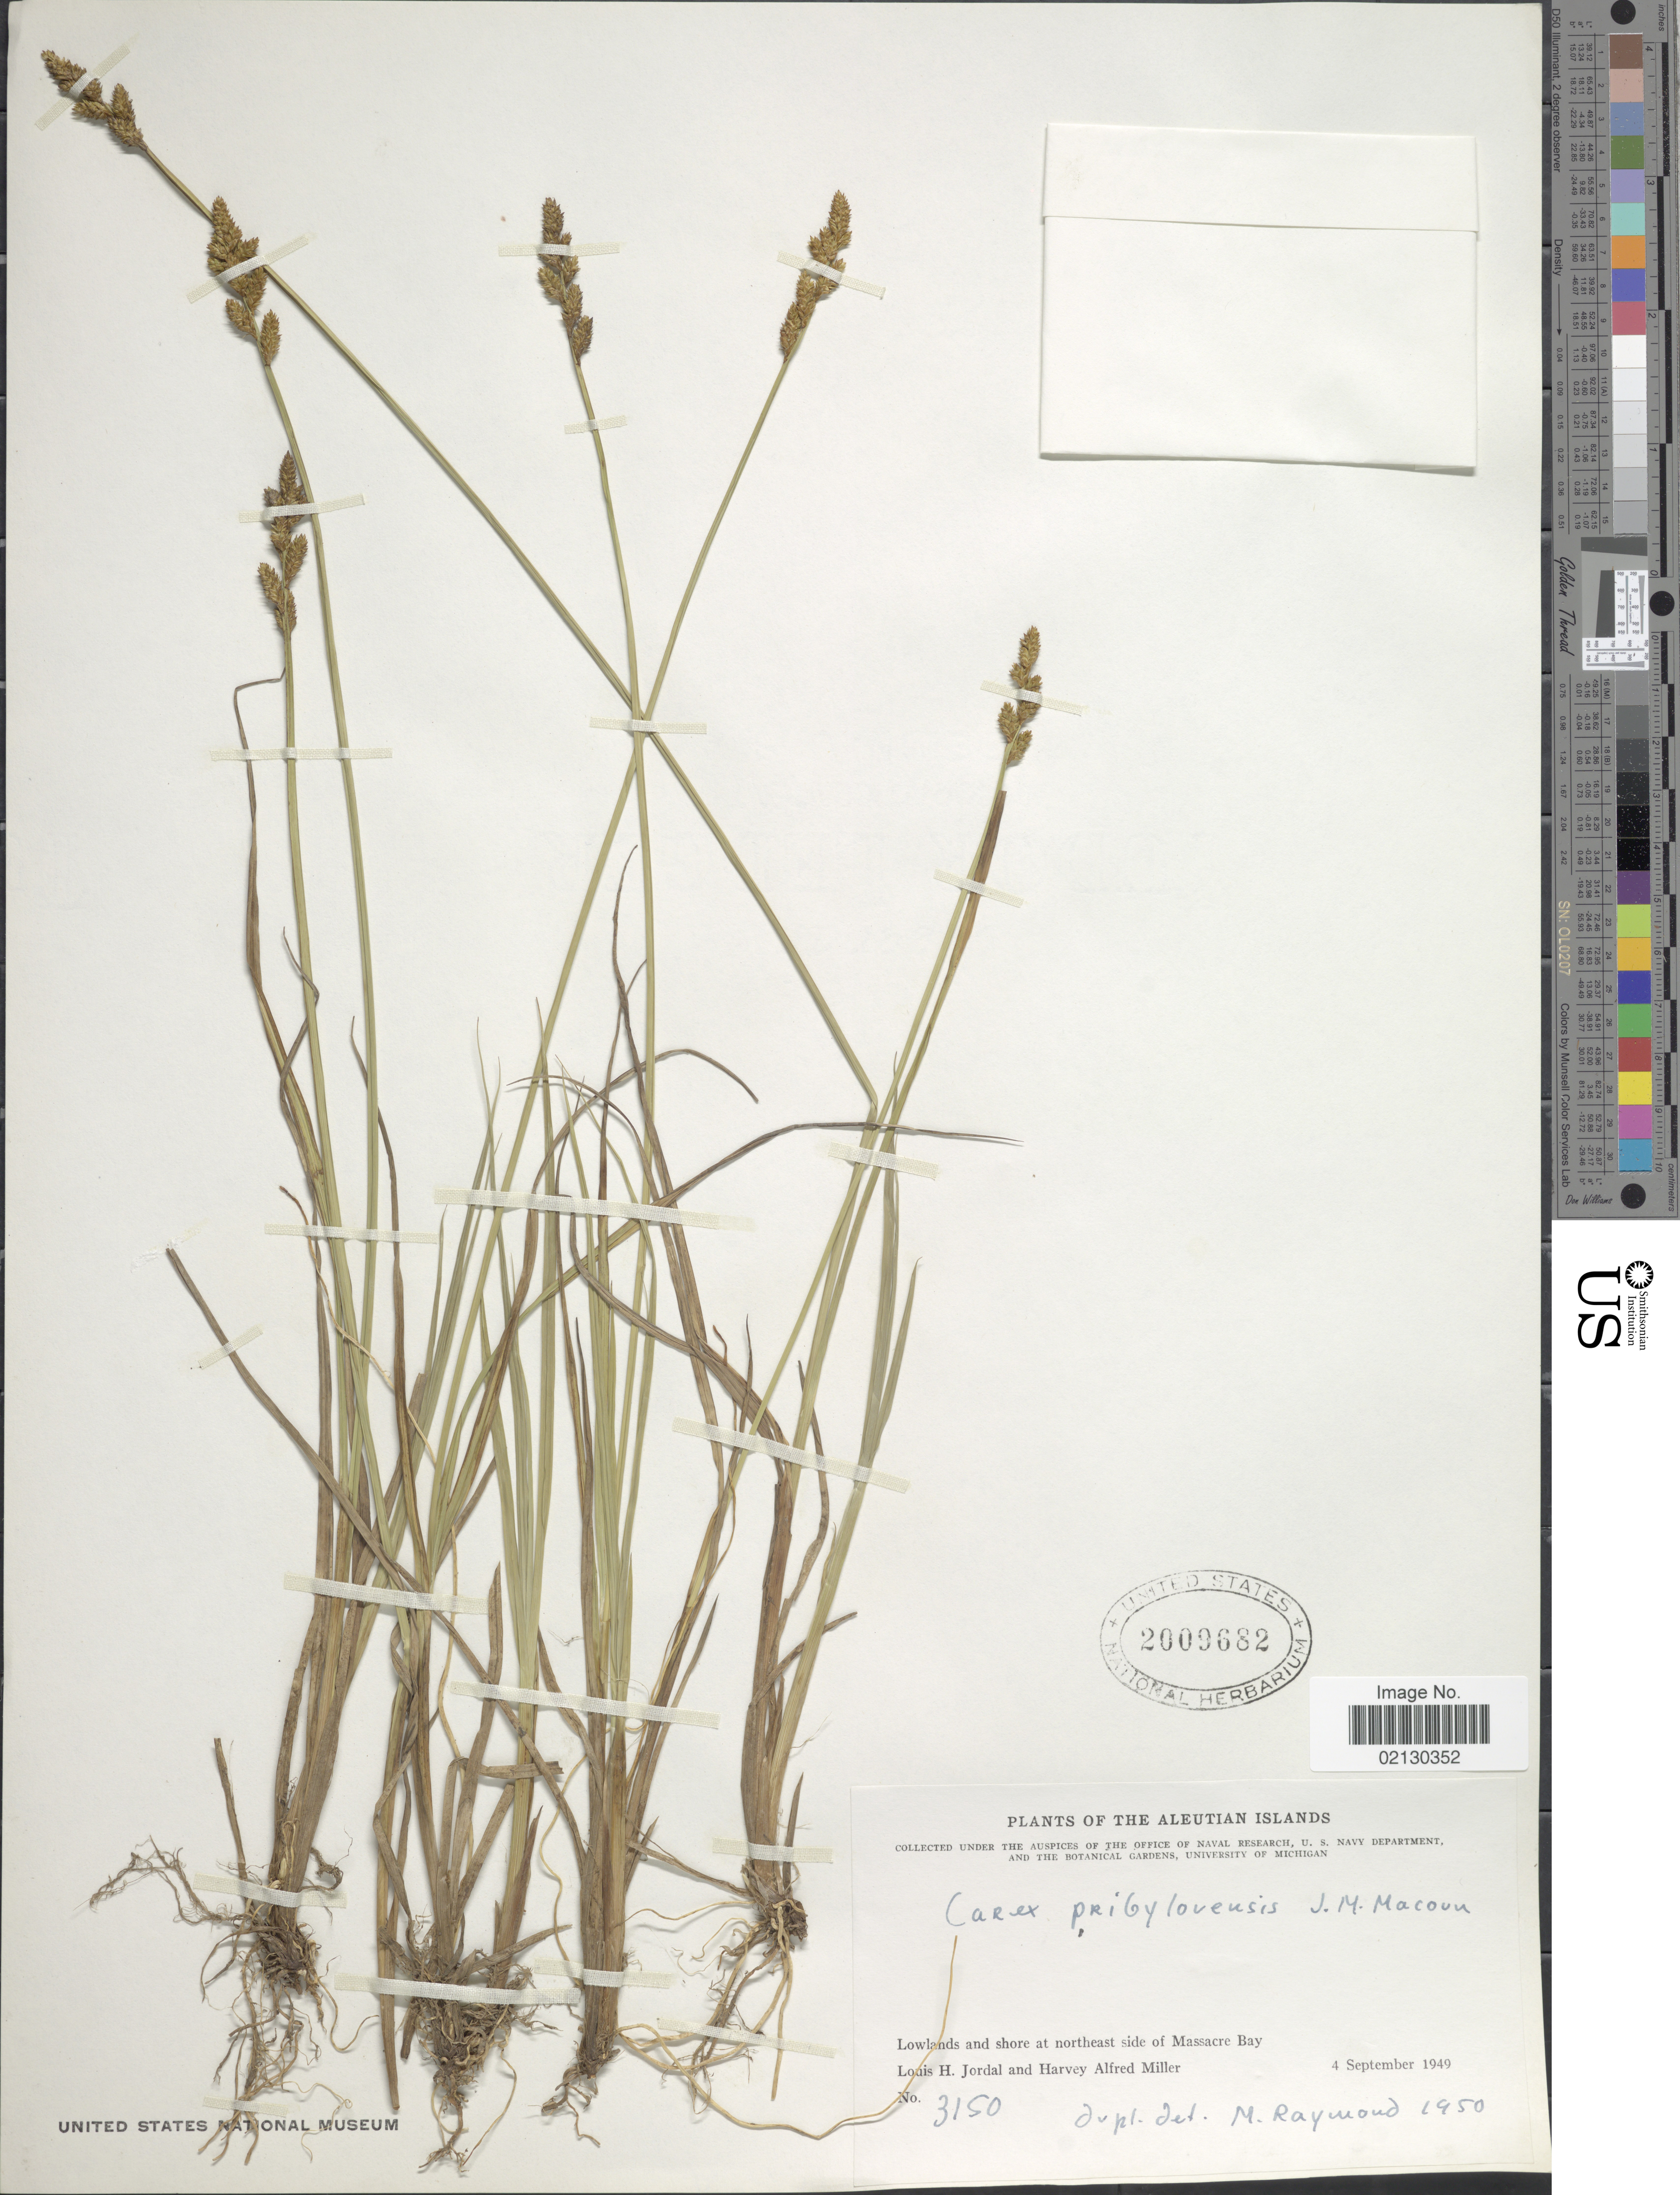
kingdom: Plantae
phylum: Tracheophyta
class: Liliopsida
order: Poales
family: Cyperaceae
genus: Carex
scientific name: Carex pribylovensis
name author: Macoun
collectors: L. Jordal & H. A. Miller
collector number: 3150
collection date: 1949-09-04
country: United States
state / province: Alaska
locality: Aleutian Islands. Lowlands and shore at northeast side of Massacre Bay.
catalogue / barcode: US 2009682